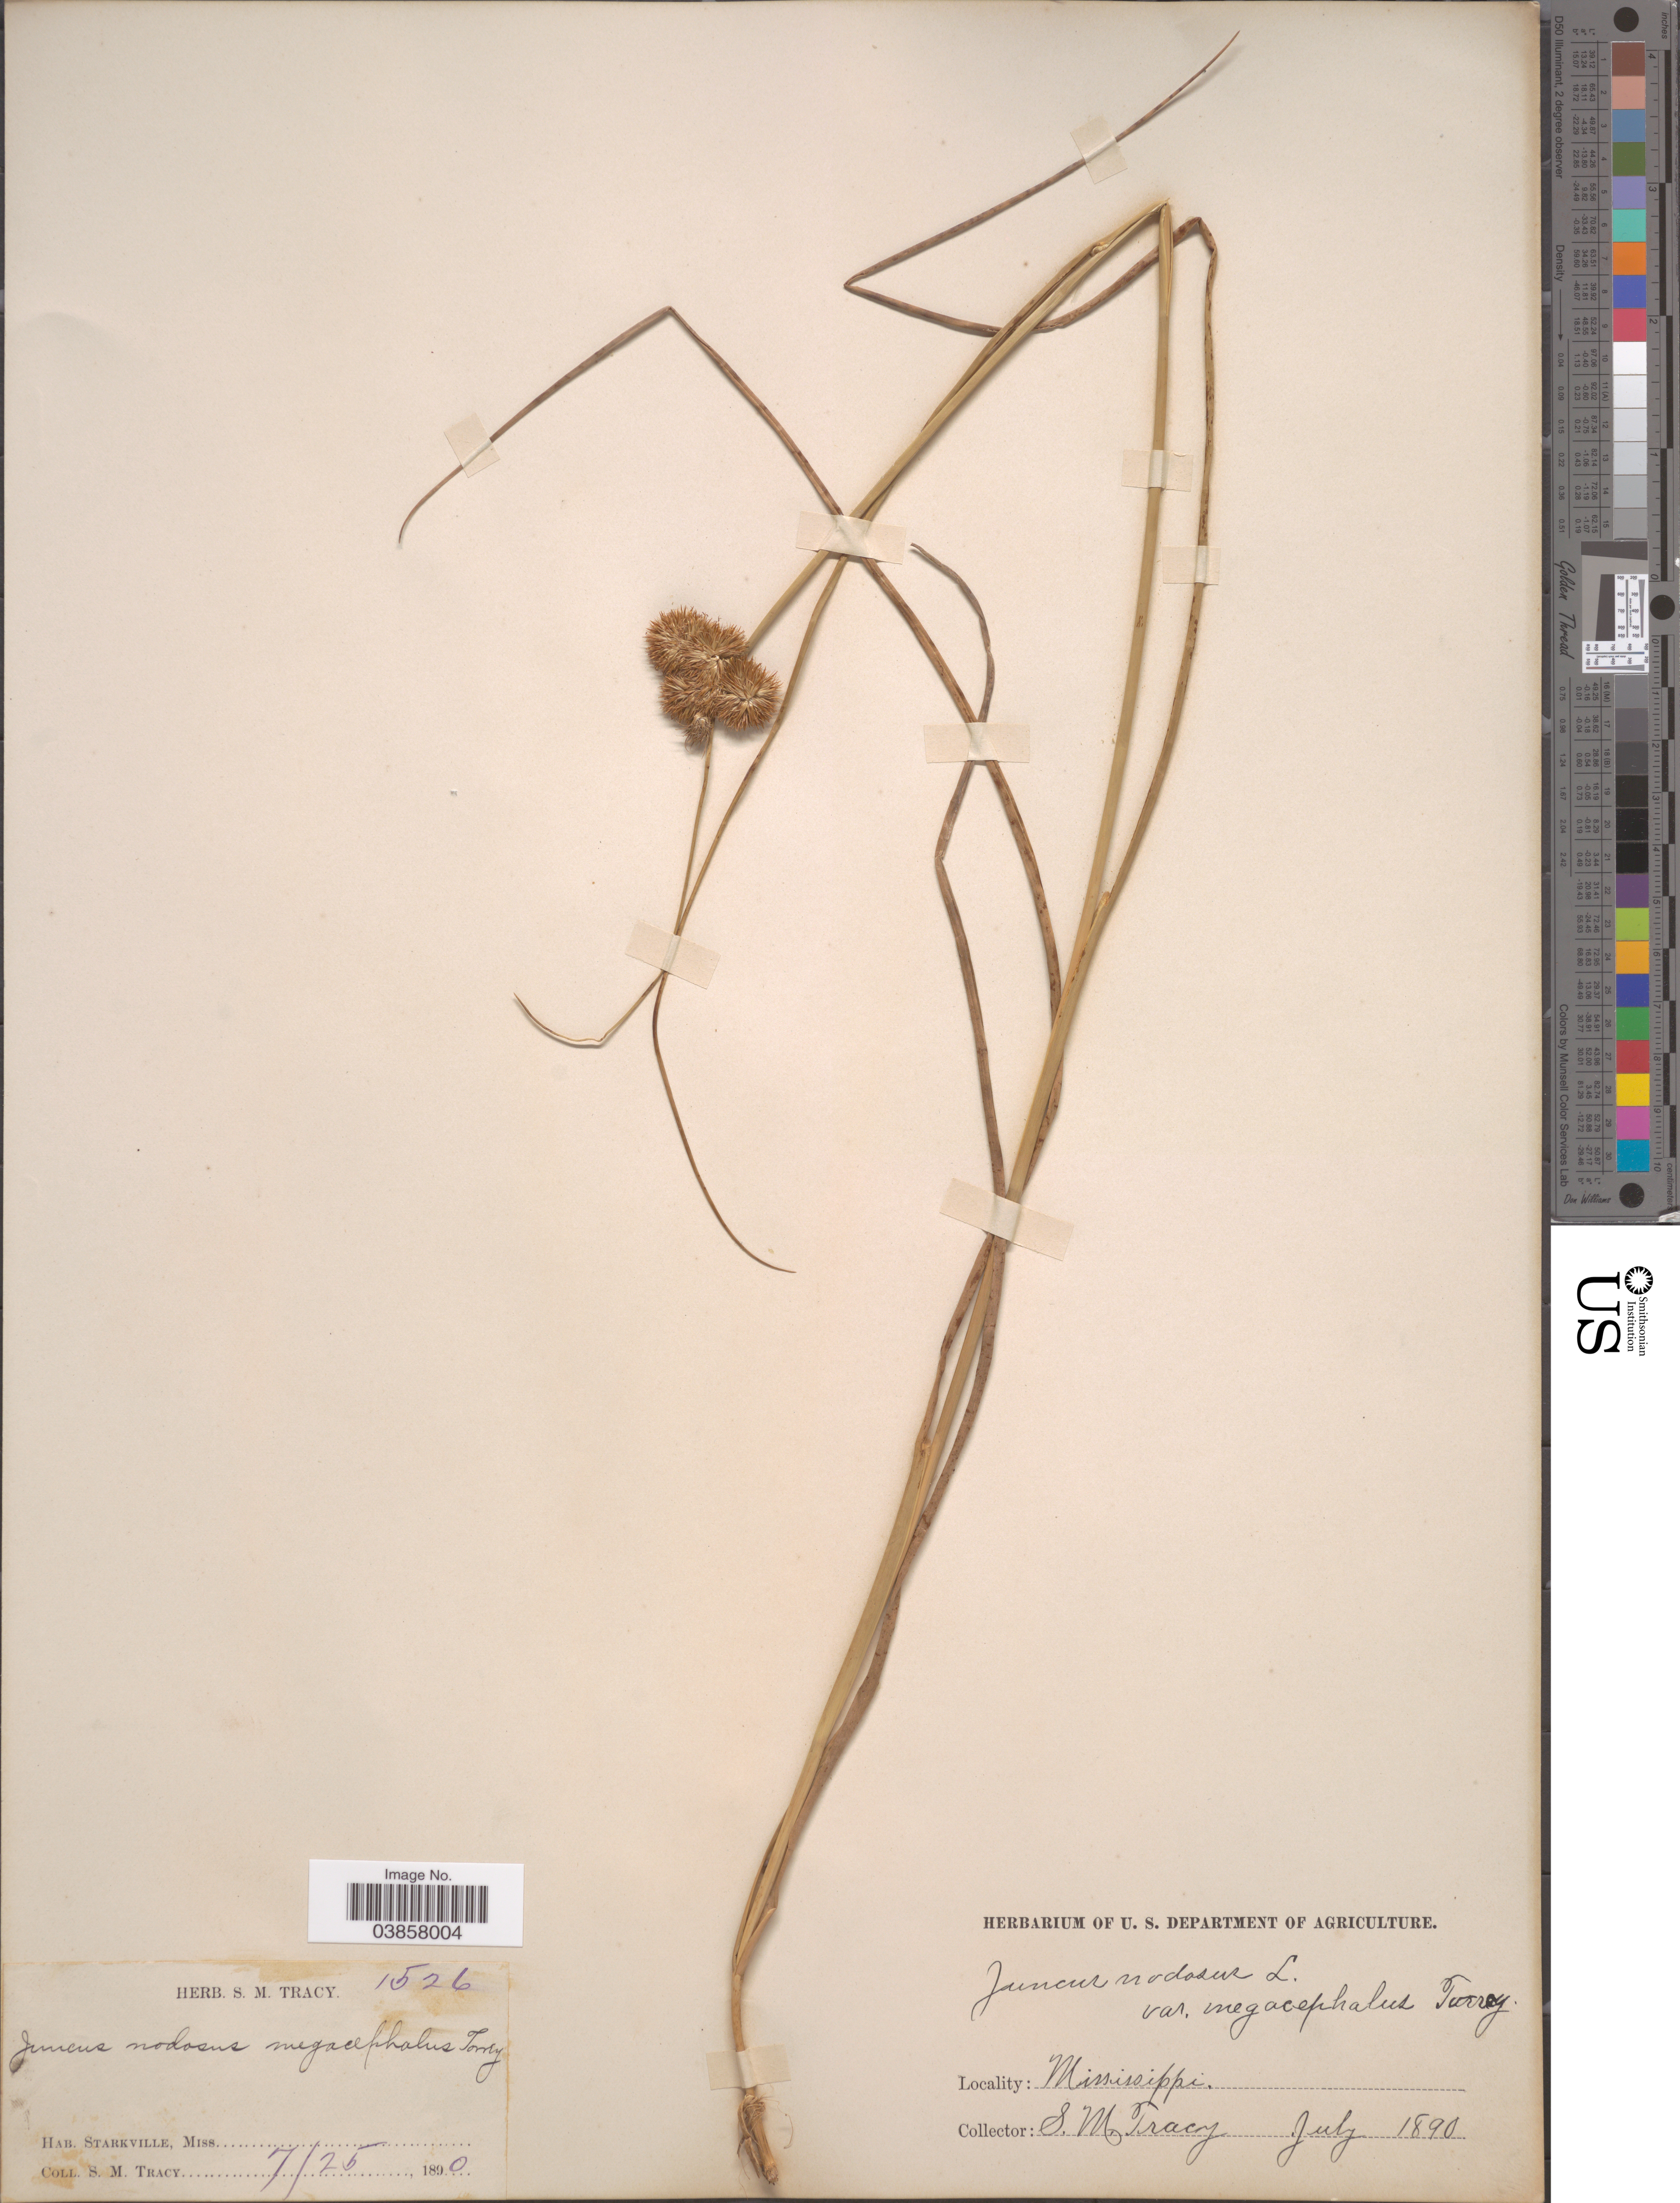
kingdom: Plantae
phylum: Tracheophyta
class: Liliopsida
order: Poales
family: Juncaceae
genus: Juncus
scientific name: Juncus torreyi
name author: Coville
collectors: S. M. Tracy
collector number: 1526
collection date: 1890-07-25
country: United States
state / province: Mississippi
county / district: Oktibbeha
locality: Starkville.